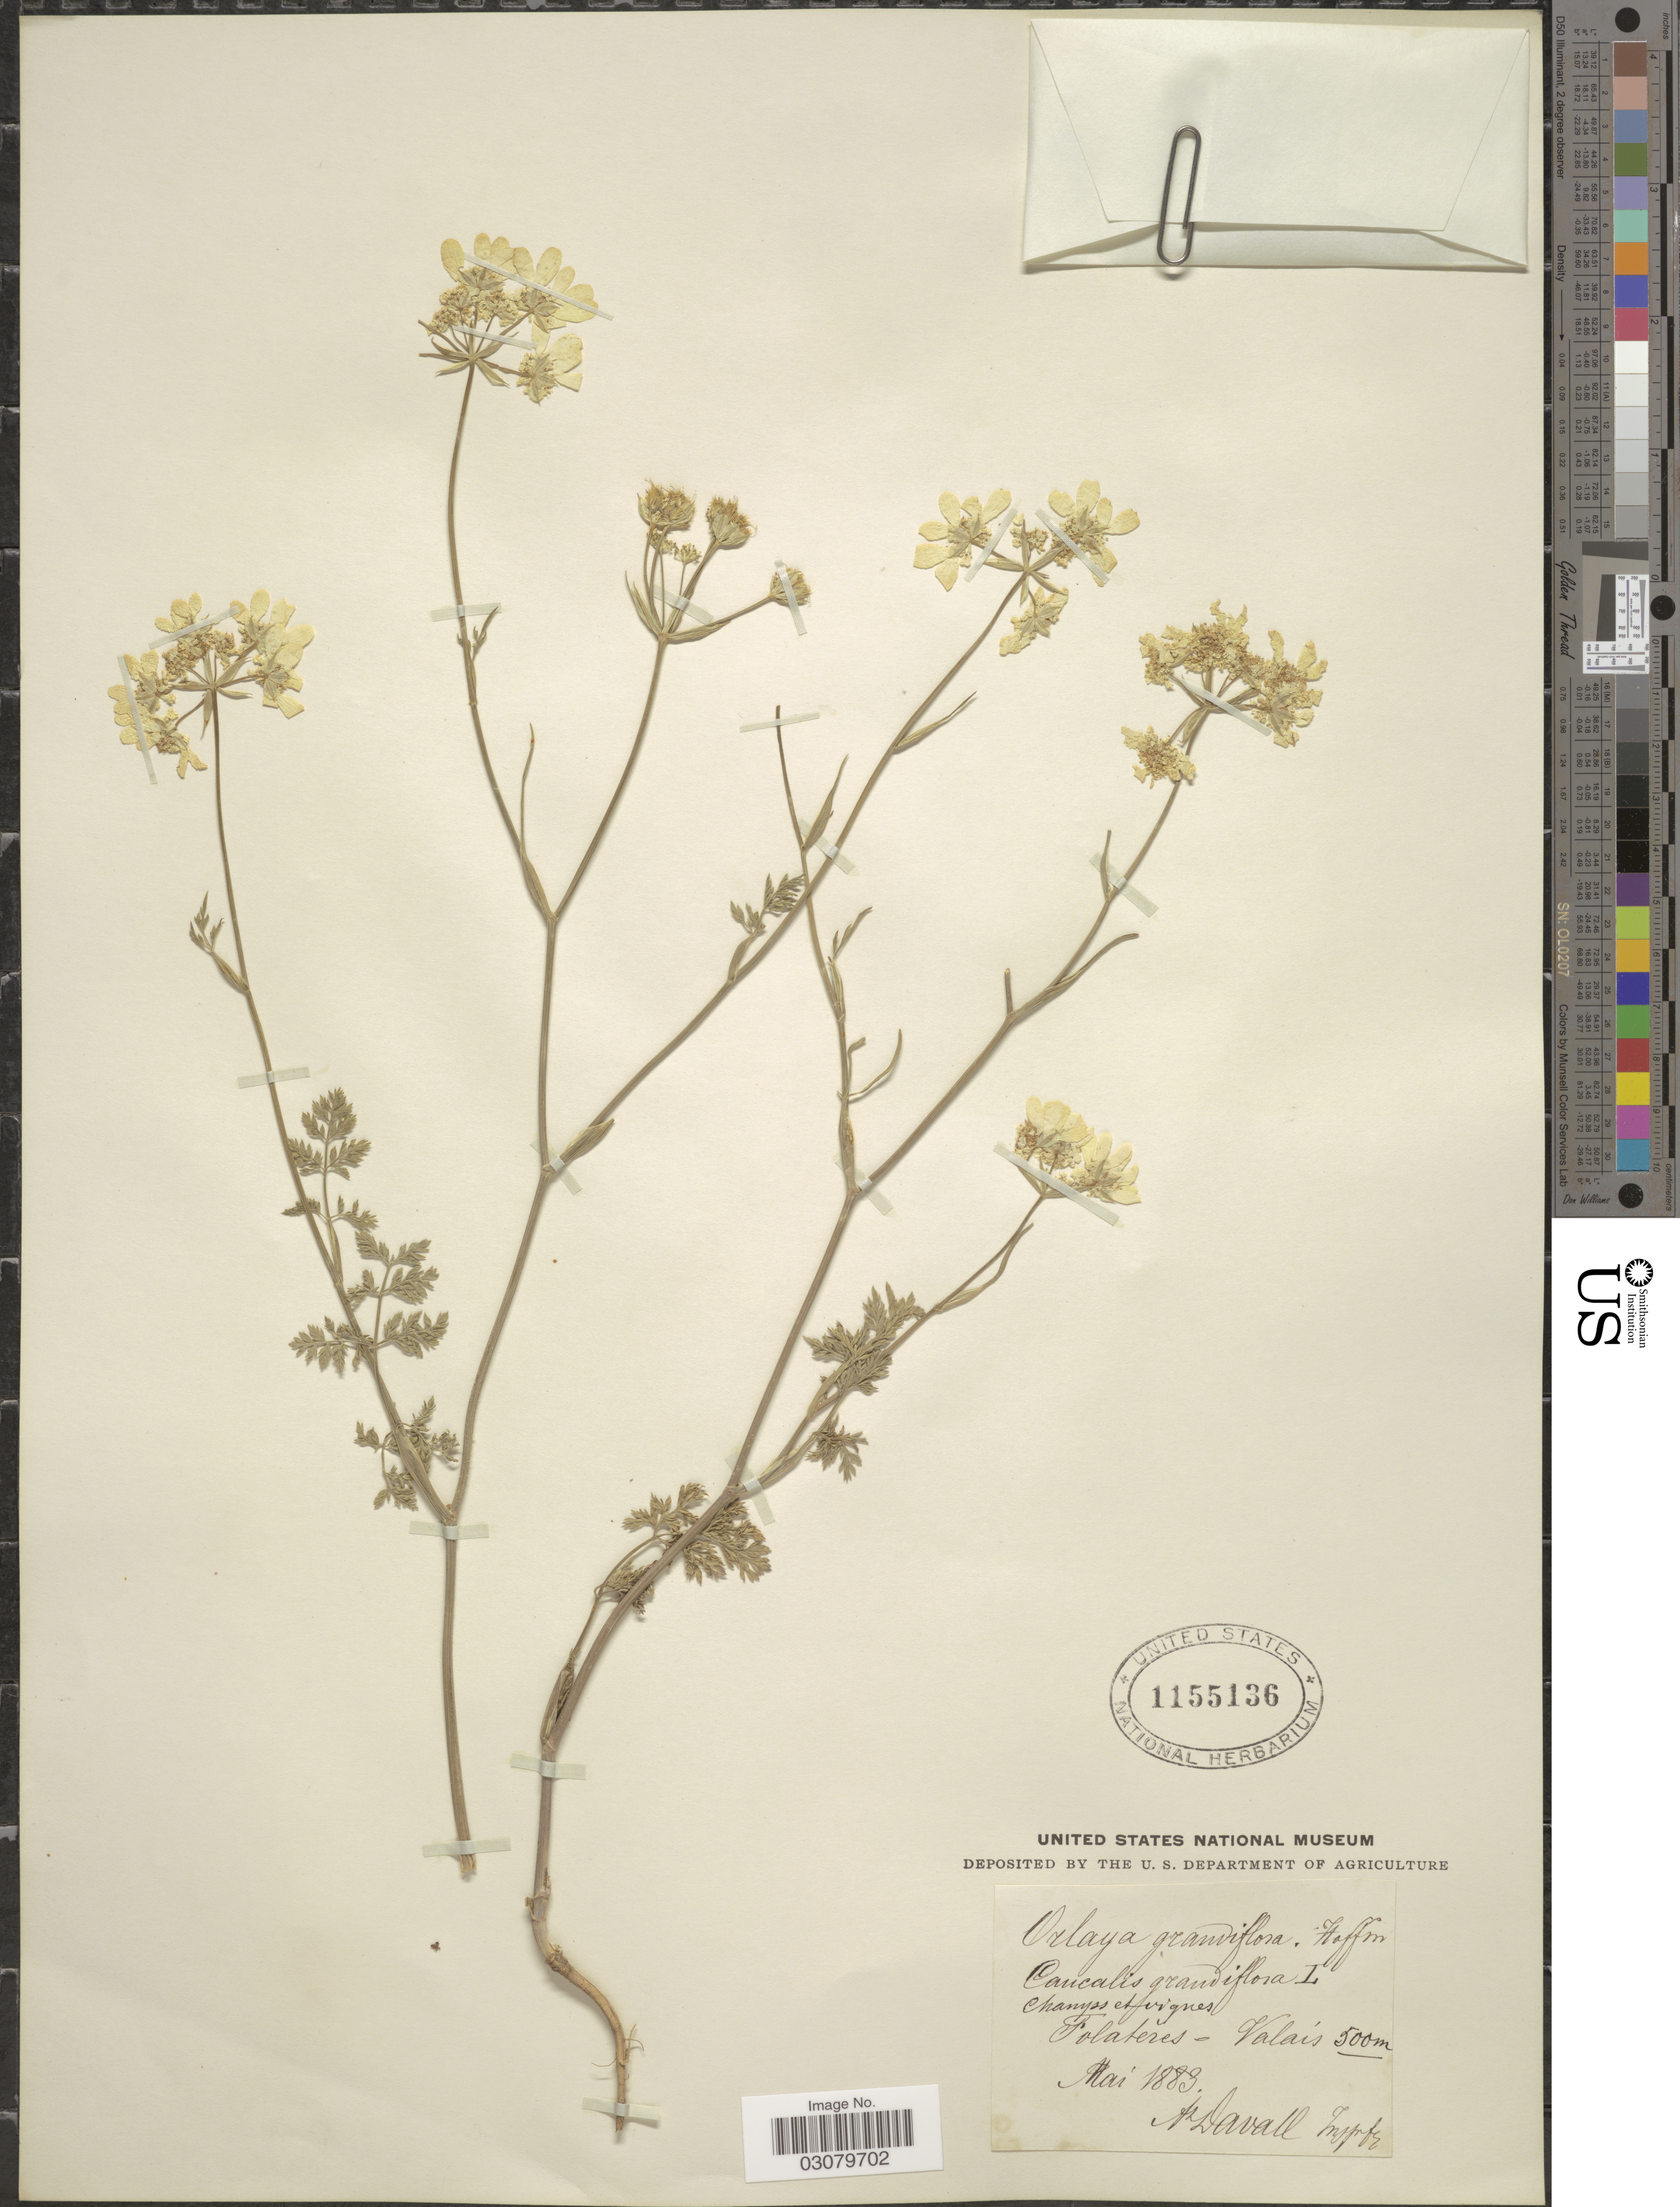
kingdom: Plantae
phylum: Tracheophyta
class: Magnoliopsida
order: Apiales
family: Apiaceae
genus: Orlaya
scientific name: Orlaya grandiflora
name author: (L.) Hoffm.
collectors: A. Davall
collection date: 1883-05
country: Switzerland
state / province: Valais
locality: Folateres.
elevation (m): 500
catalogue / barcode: US 1155136